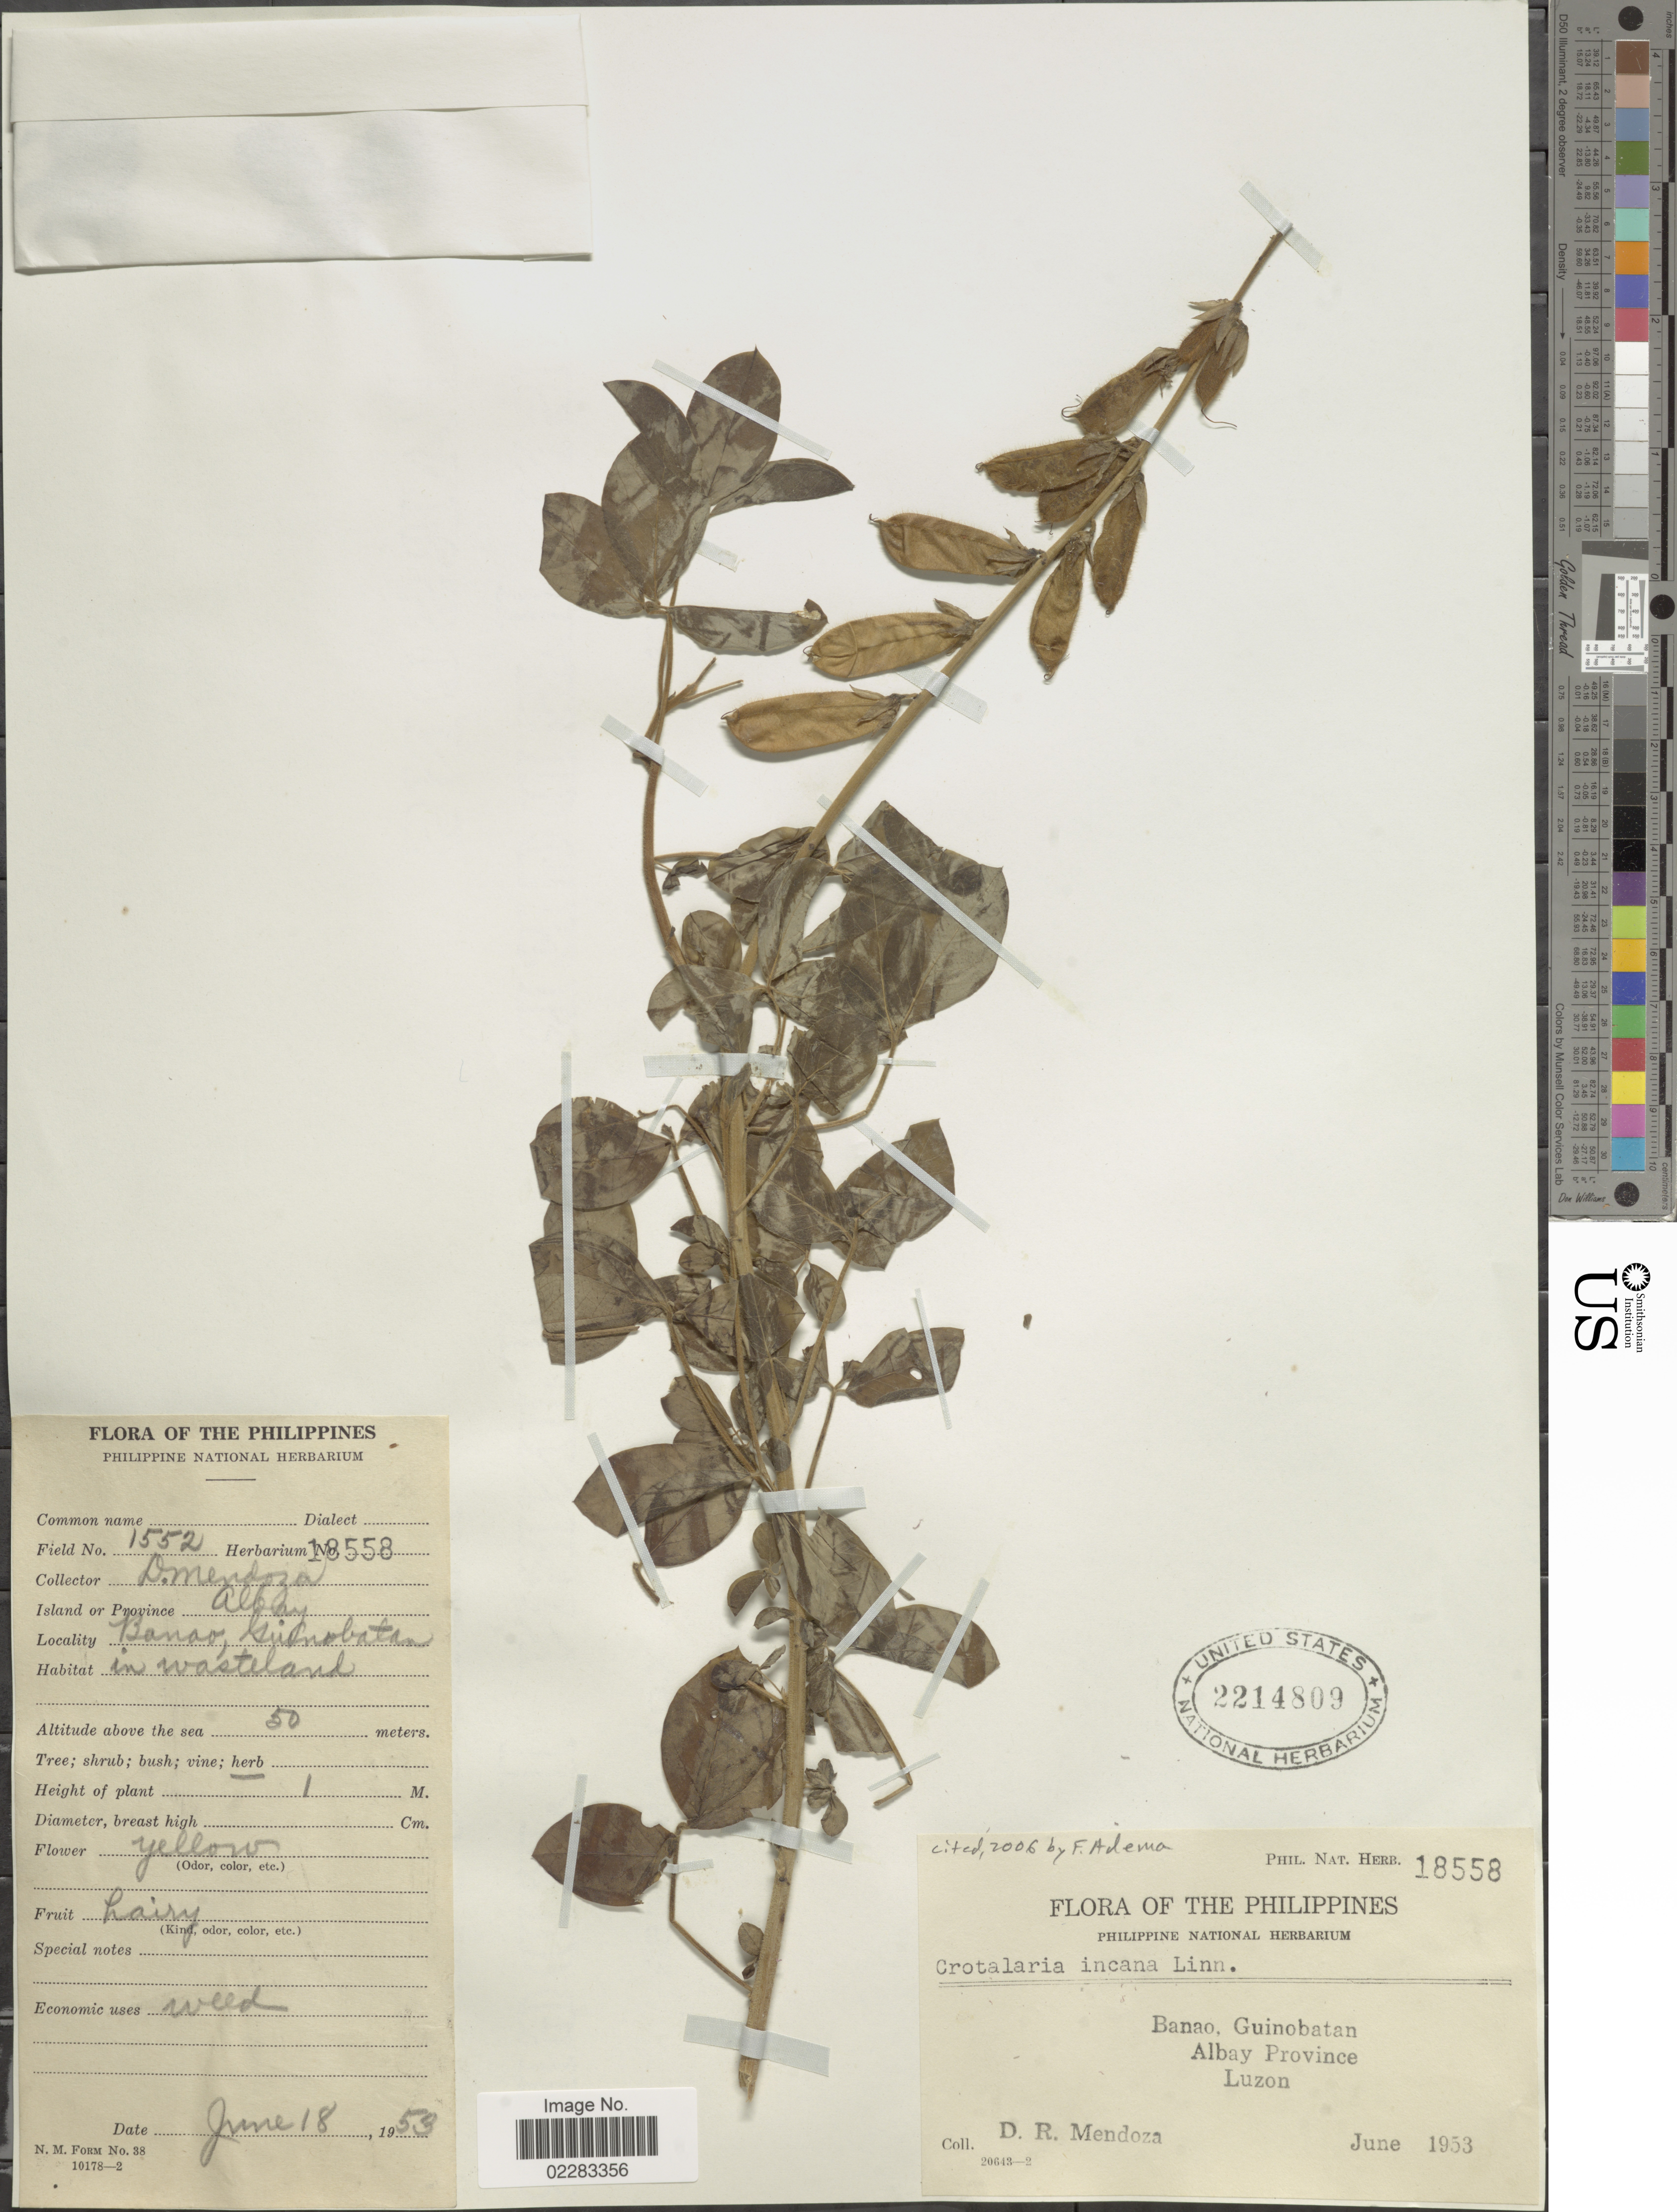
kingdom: Plantae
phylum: Tracheophyta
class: Magnoliopsida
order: Fabales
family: Fabaceae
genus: Crotalaria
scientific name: Crotalaria incana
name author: L.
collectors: D. Mendoza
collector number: Phil Nat Herb 18558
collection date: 1953-06-18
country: Philippines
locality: Banao, Guinobatan, Albay Province, Luzon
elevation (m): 50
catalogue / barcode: US 2214809